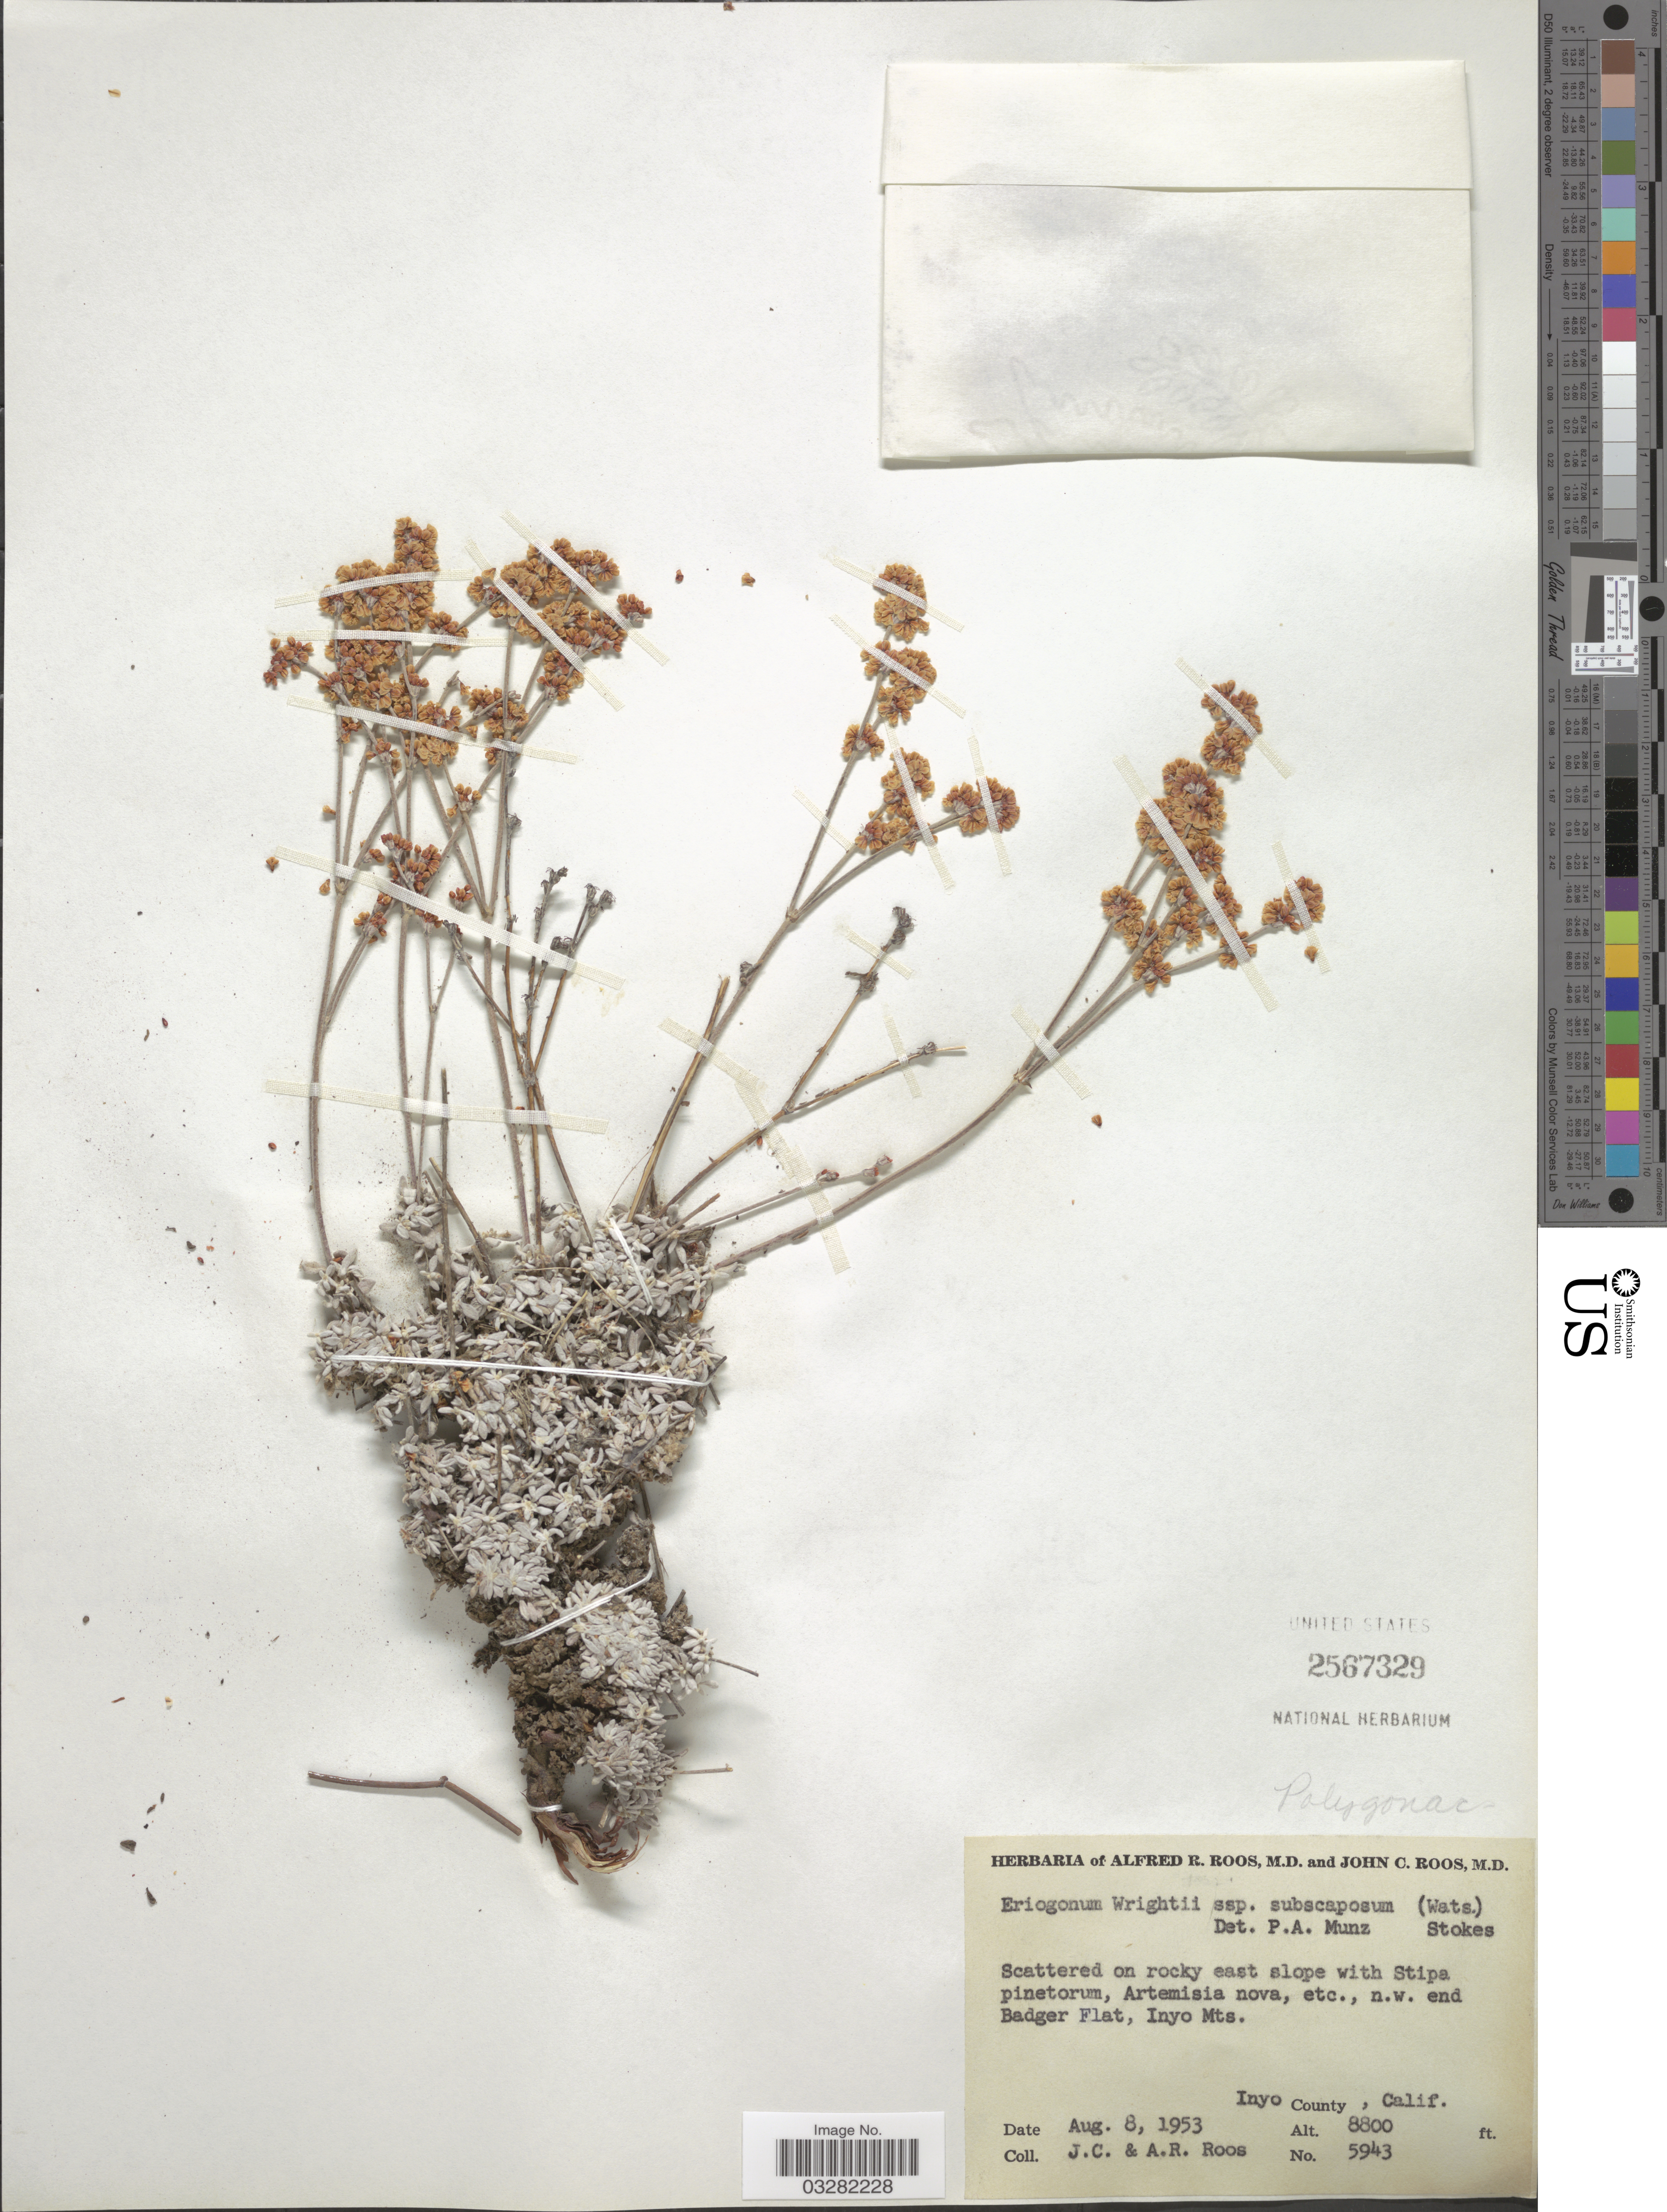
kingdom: Plantae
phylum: Tracheophyta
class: Magnoliopsida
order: Caryophyllales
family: Polygonaceae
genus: Eriogonum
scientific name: Eriogonum wrightii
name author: Torr. ex Benth. in DC.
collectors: J. C. Roos & A. R. Roos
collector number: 5943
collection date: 1953-08-08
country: United States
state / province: California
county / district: Inyo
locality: N.W. end Badger Flat, Inyo Mts. Inyo County.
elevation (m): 2682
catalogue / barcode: US 2567329